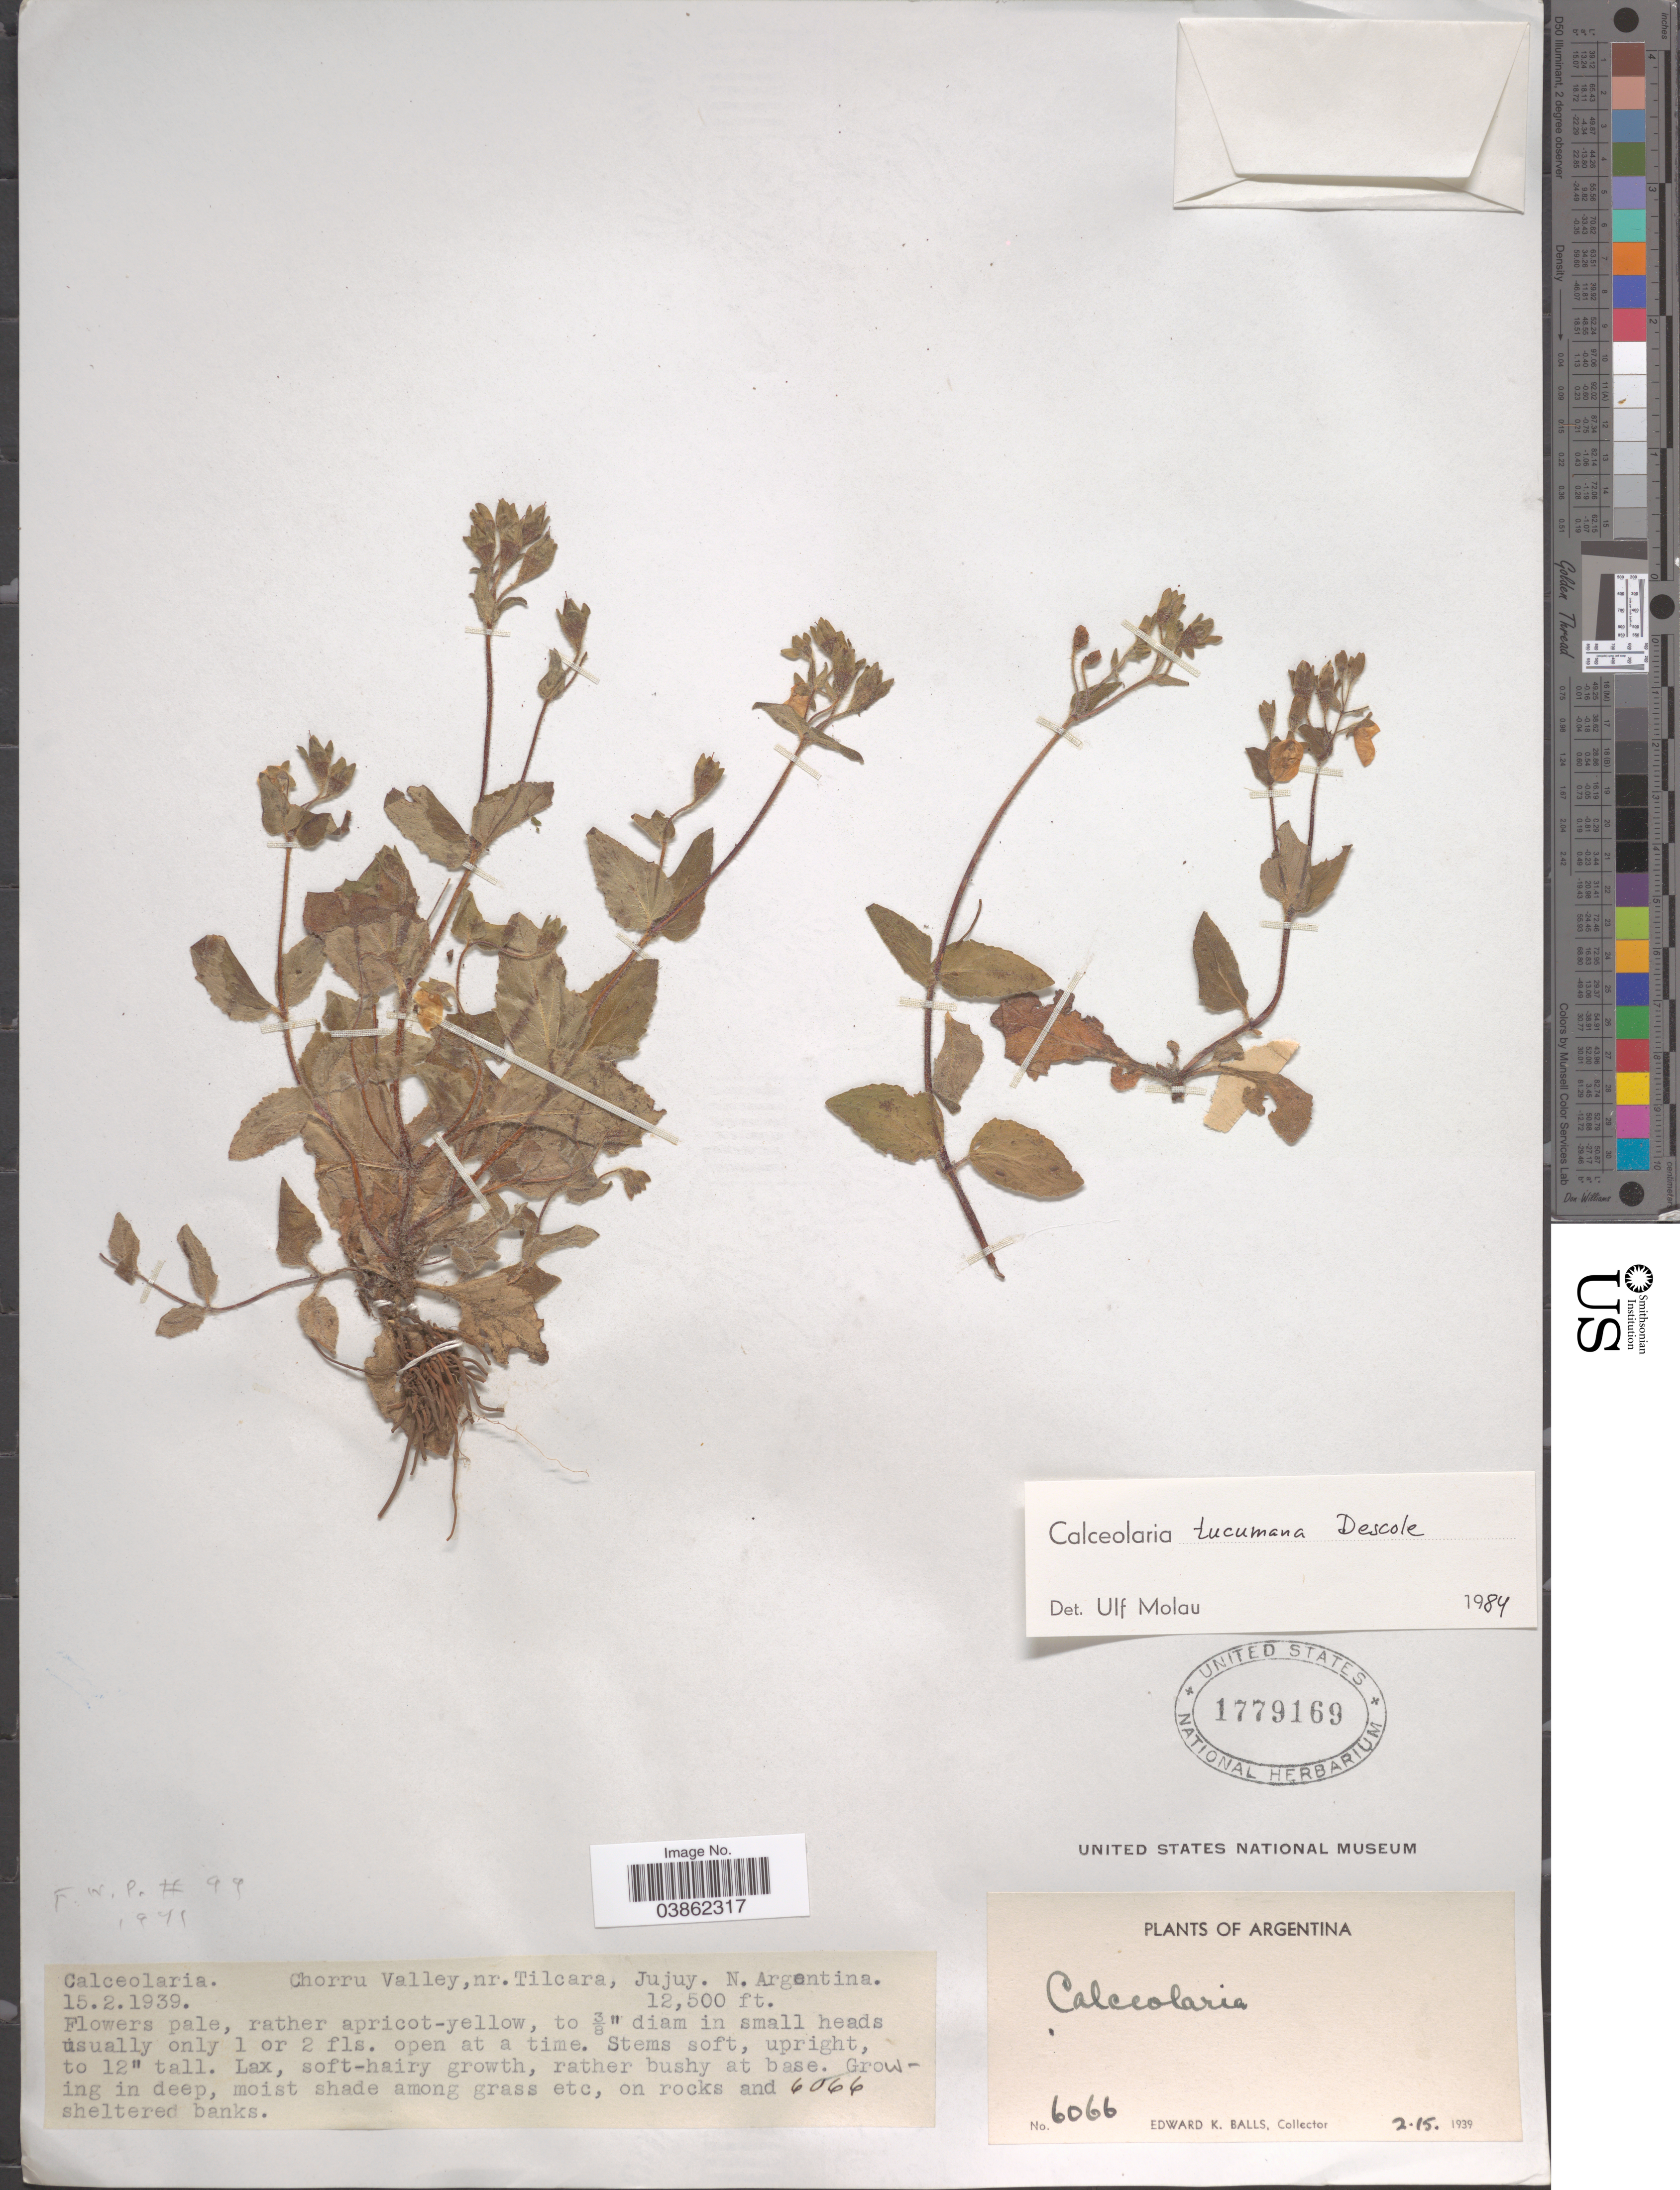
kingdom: Plantae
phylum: Tracheophyta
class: Magnoliopsida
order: Lamiales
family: Calceolariaceae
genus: Calceolaria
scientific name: Calceolaria tucumana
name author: Descole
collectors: E. K. Balls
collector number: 6066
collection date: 1939-02-15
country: Argentina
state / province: Jujuy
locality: Chorru Valley,nr. Tilcara, N. Argentina.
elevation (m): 3810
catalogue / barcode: US 1779169